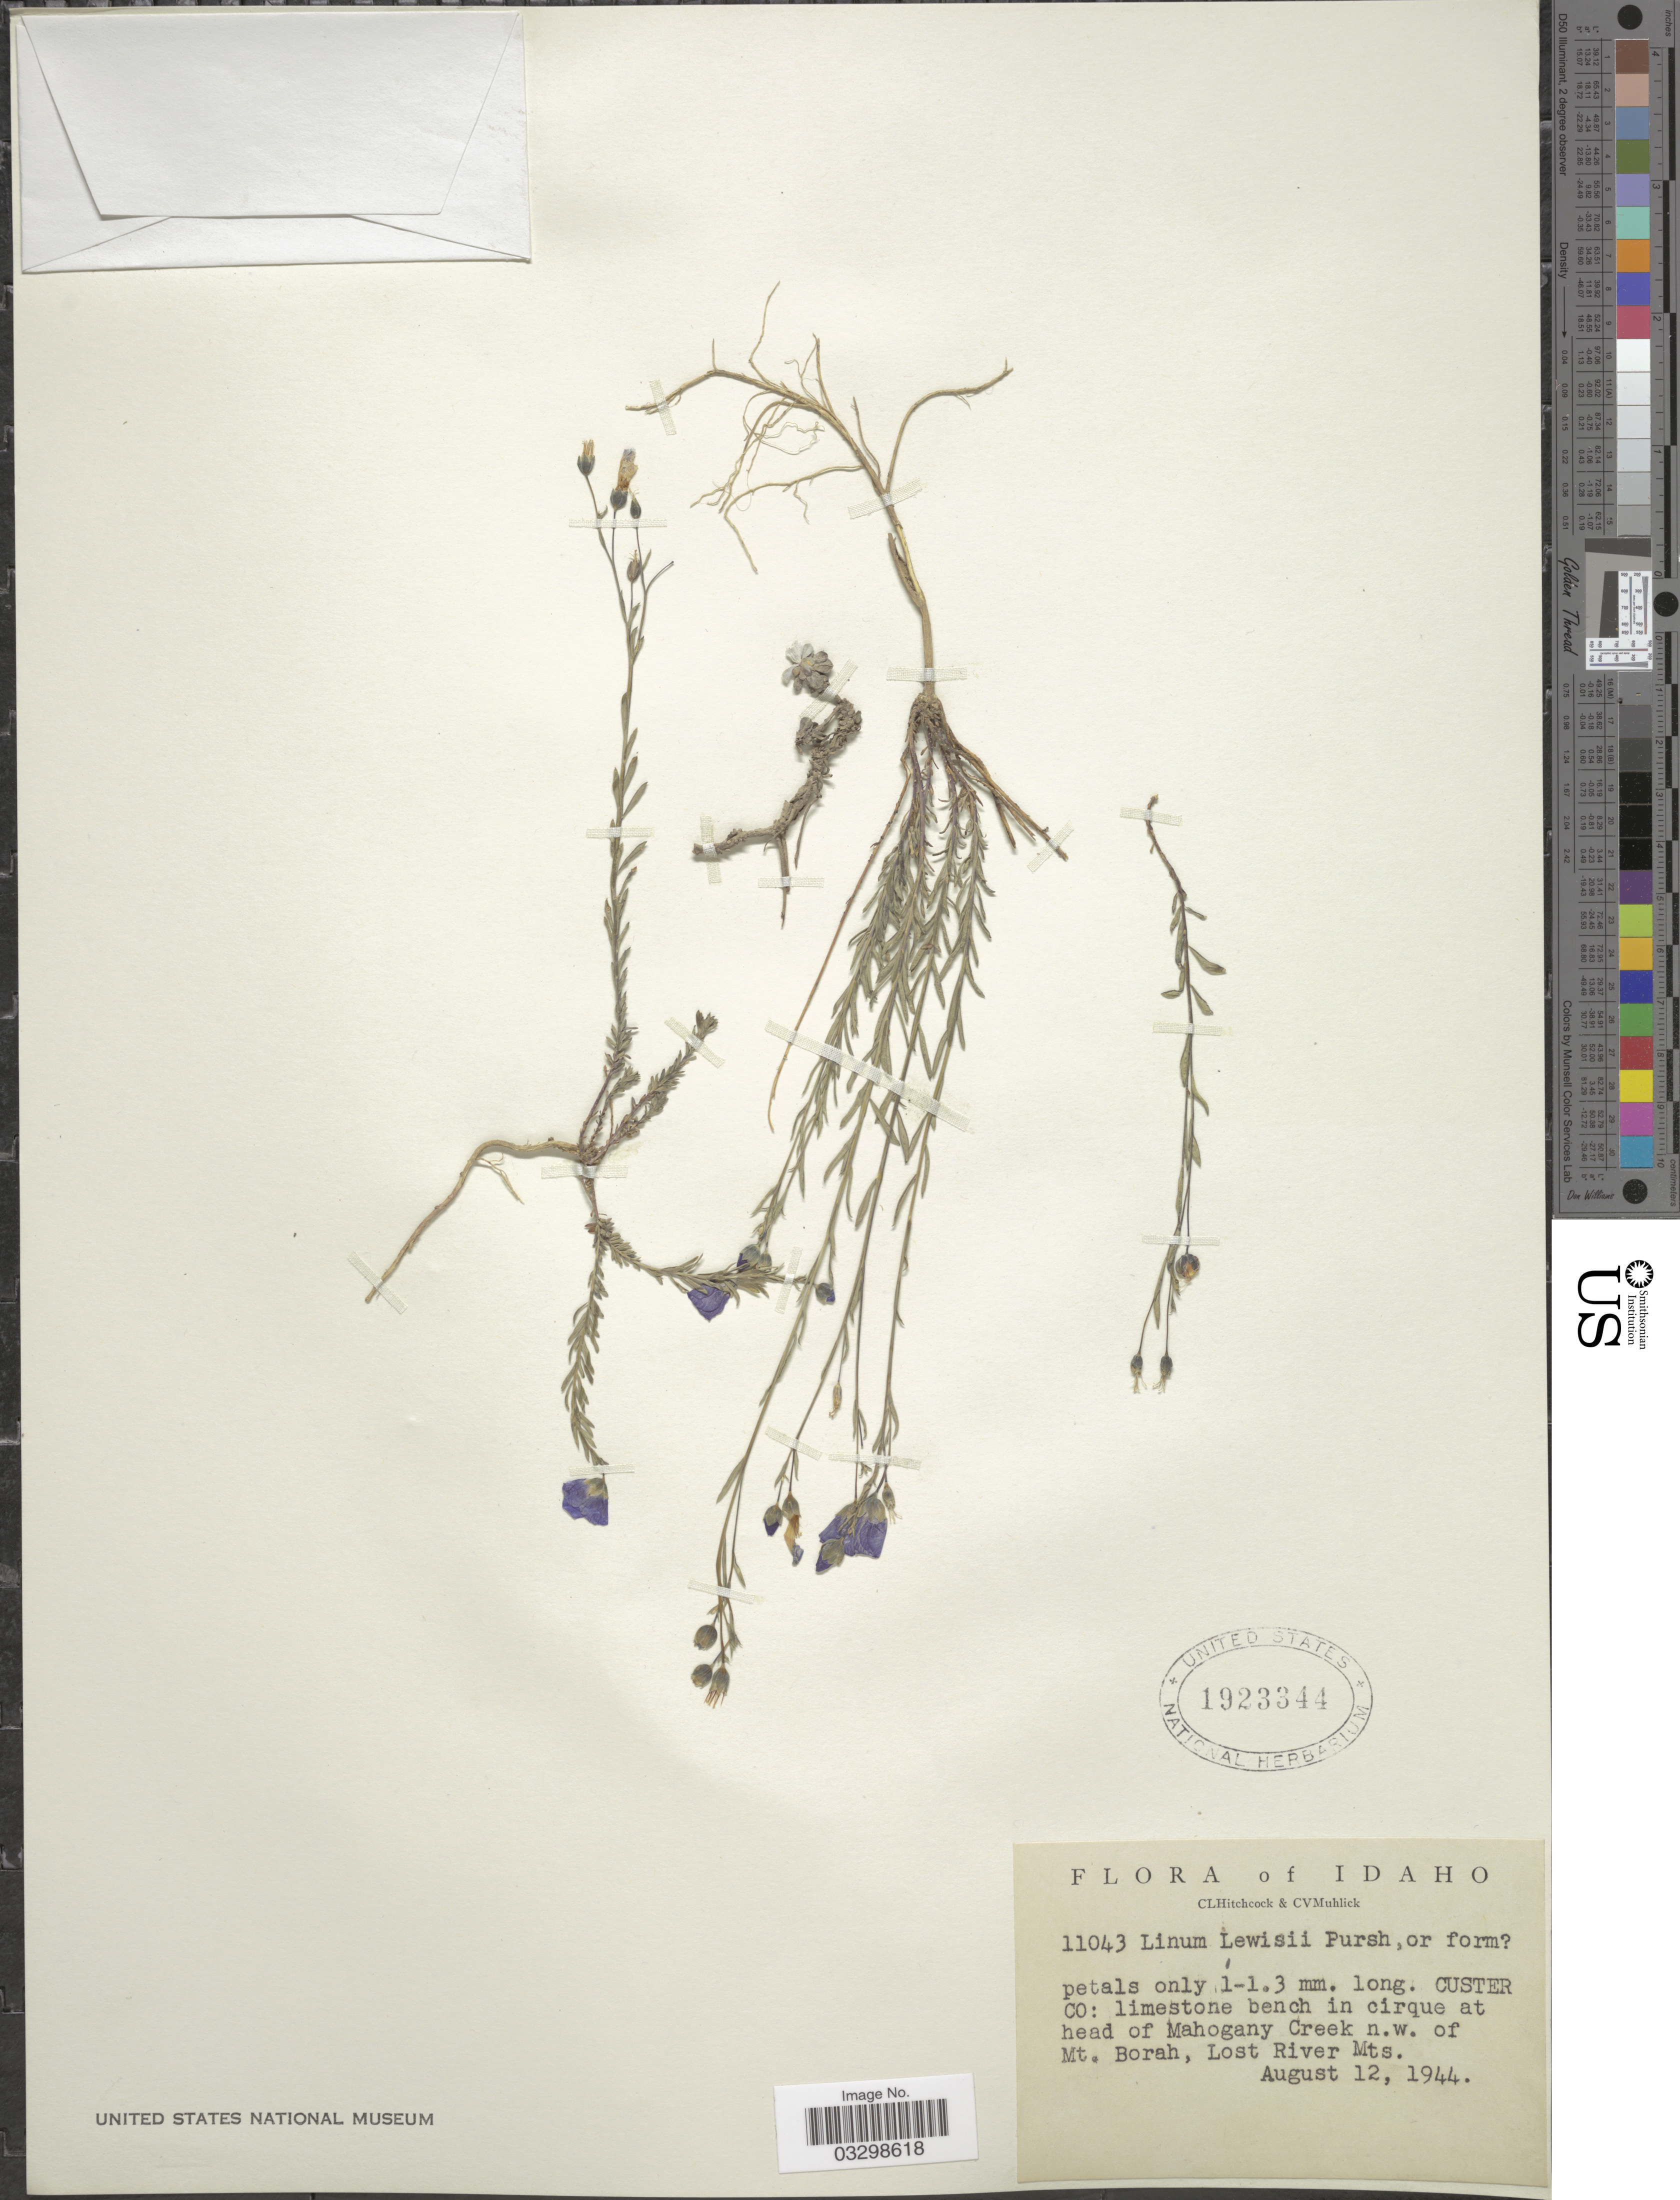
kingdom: Plantae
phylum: Tracheophyta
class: Magnoliopsida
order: Malpighiales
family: Linaceae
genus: Linum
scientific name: Linum lewisii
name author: Pursh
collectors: C. L. Hitchcock & C. V. Muhlick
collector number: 11043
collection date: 1944-08-12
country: United States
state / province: Idaho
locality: Custer Co.: limestone bench in cirque at head of Mahogany Creek n.w. of Mt. Borah, Lost River Mts.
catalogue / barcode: US 1923344